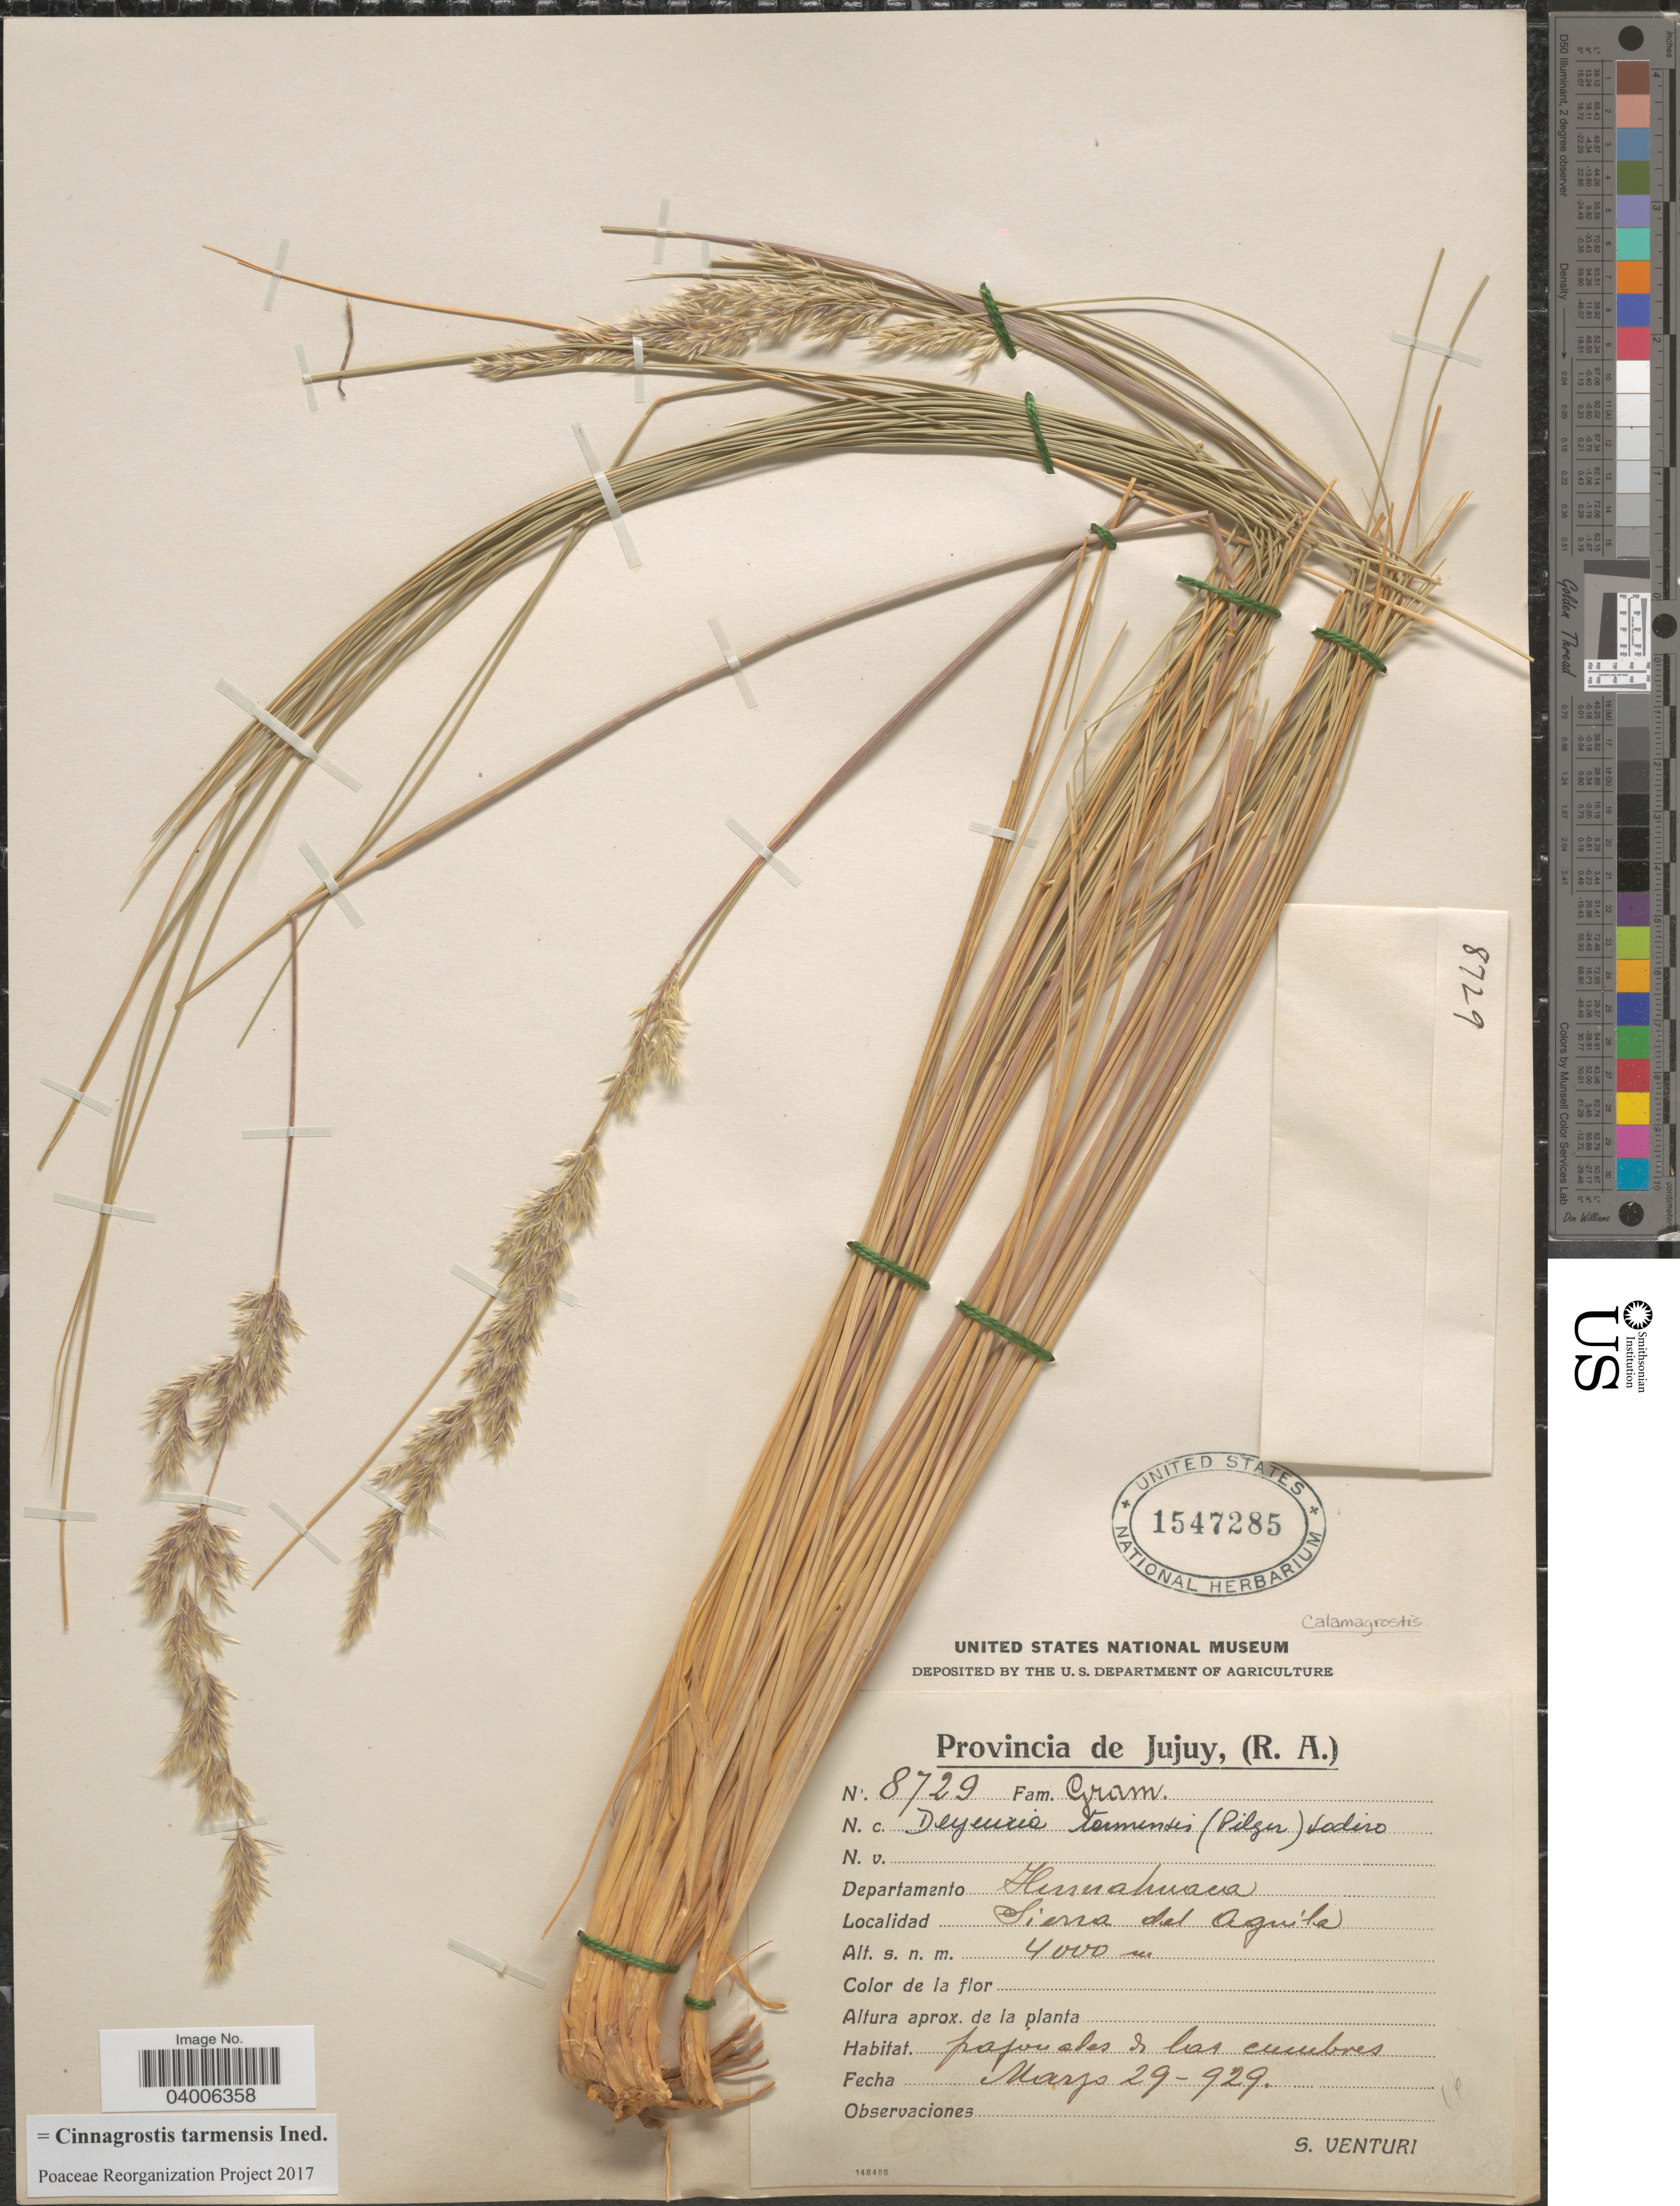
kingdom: Plantae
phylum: Tracheophyta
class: Liliopsida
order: Poales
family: Poaceae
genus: Cinnagrostis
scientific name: Cinnagrostis tarmensis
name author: (Pilg.) P.M. Peterson et al.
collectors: S. Venturi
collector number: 8729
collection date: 1929-05-29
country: Argentina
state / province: Jujuy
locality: Departamento Humahuaca. Sierra del Aguila.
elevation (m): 4000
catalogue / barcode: US 1547285